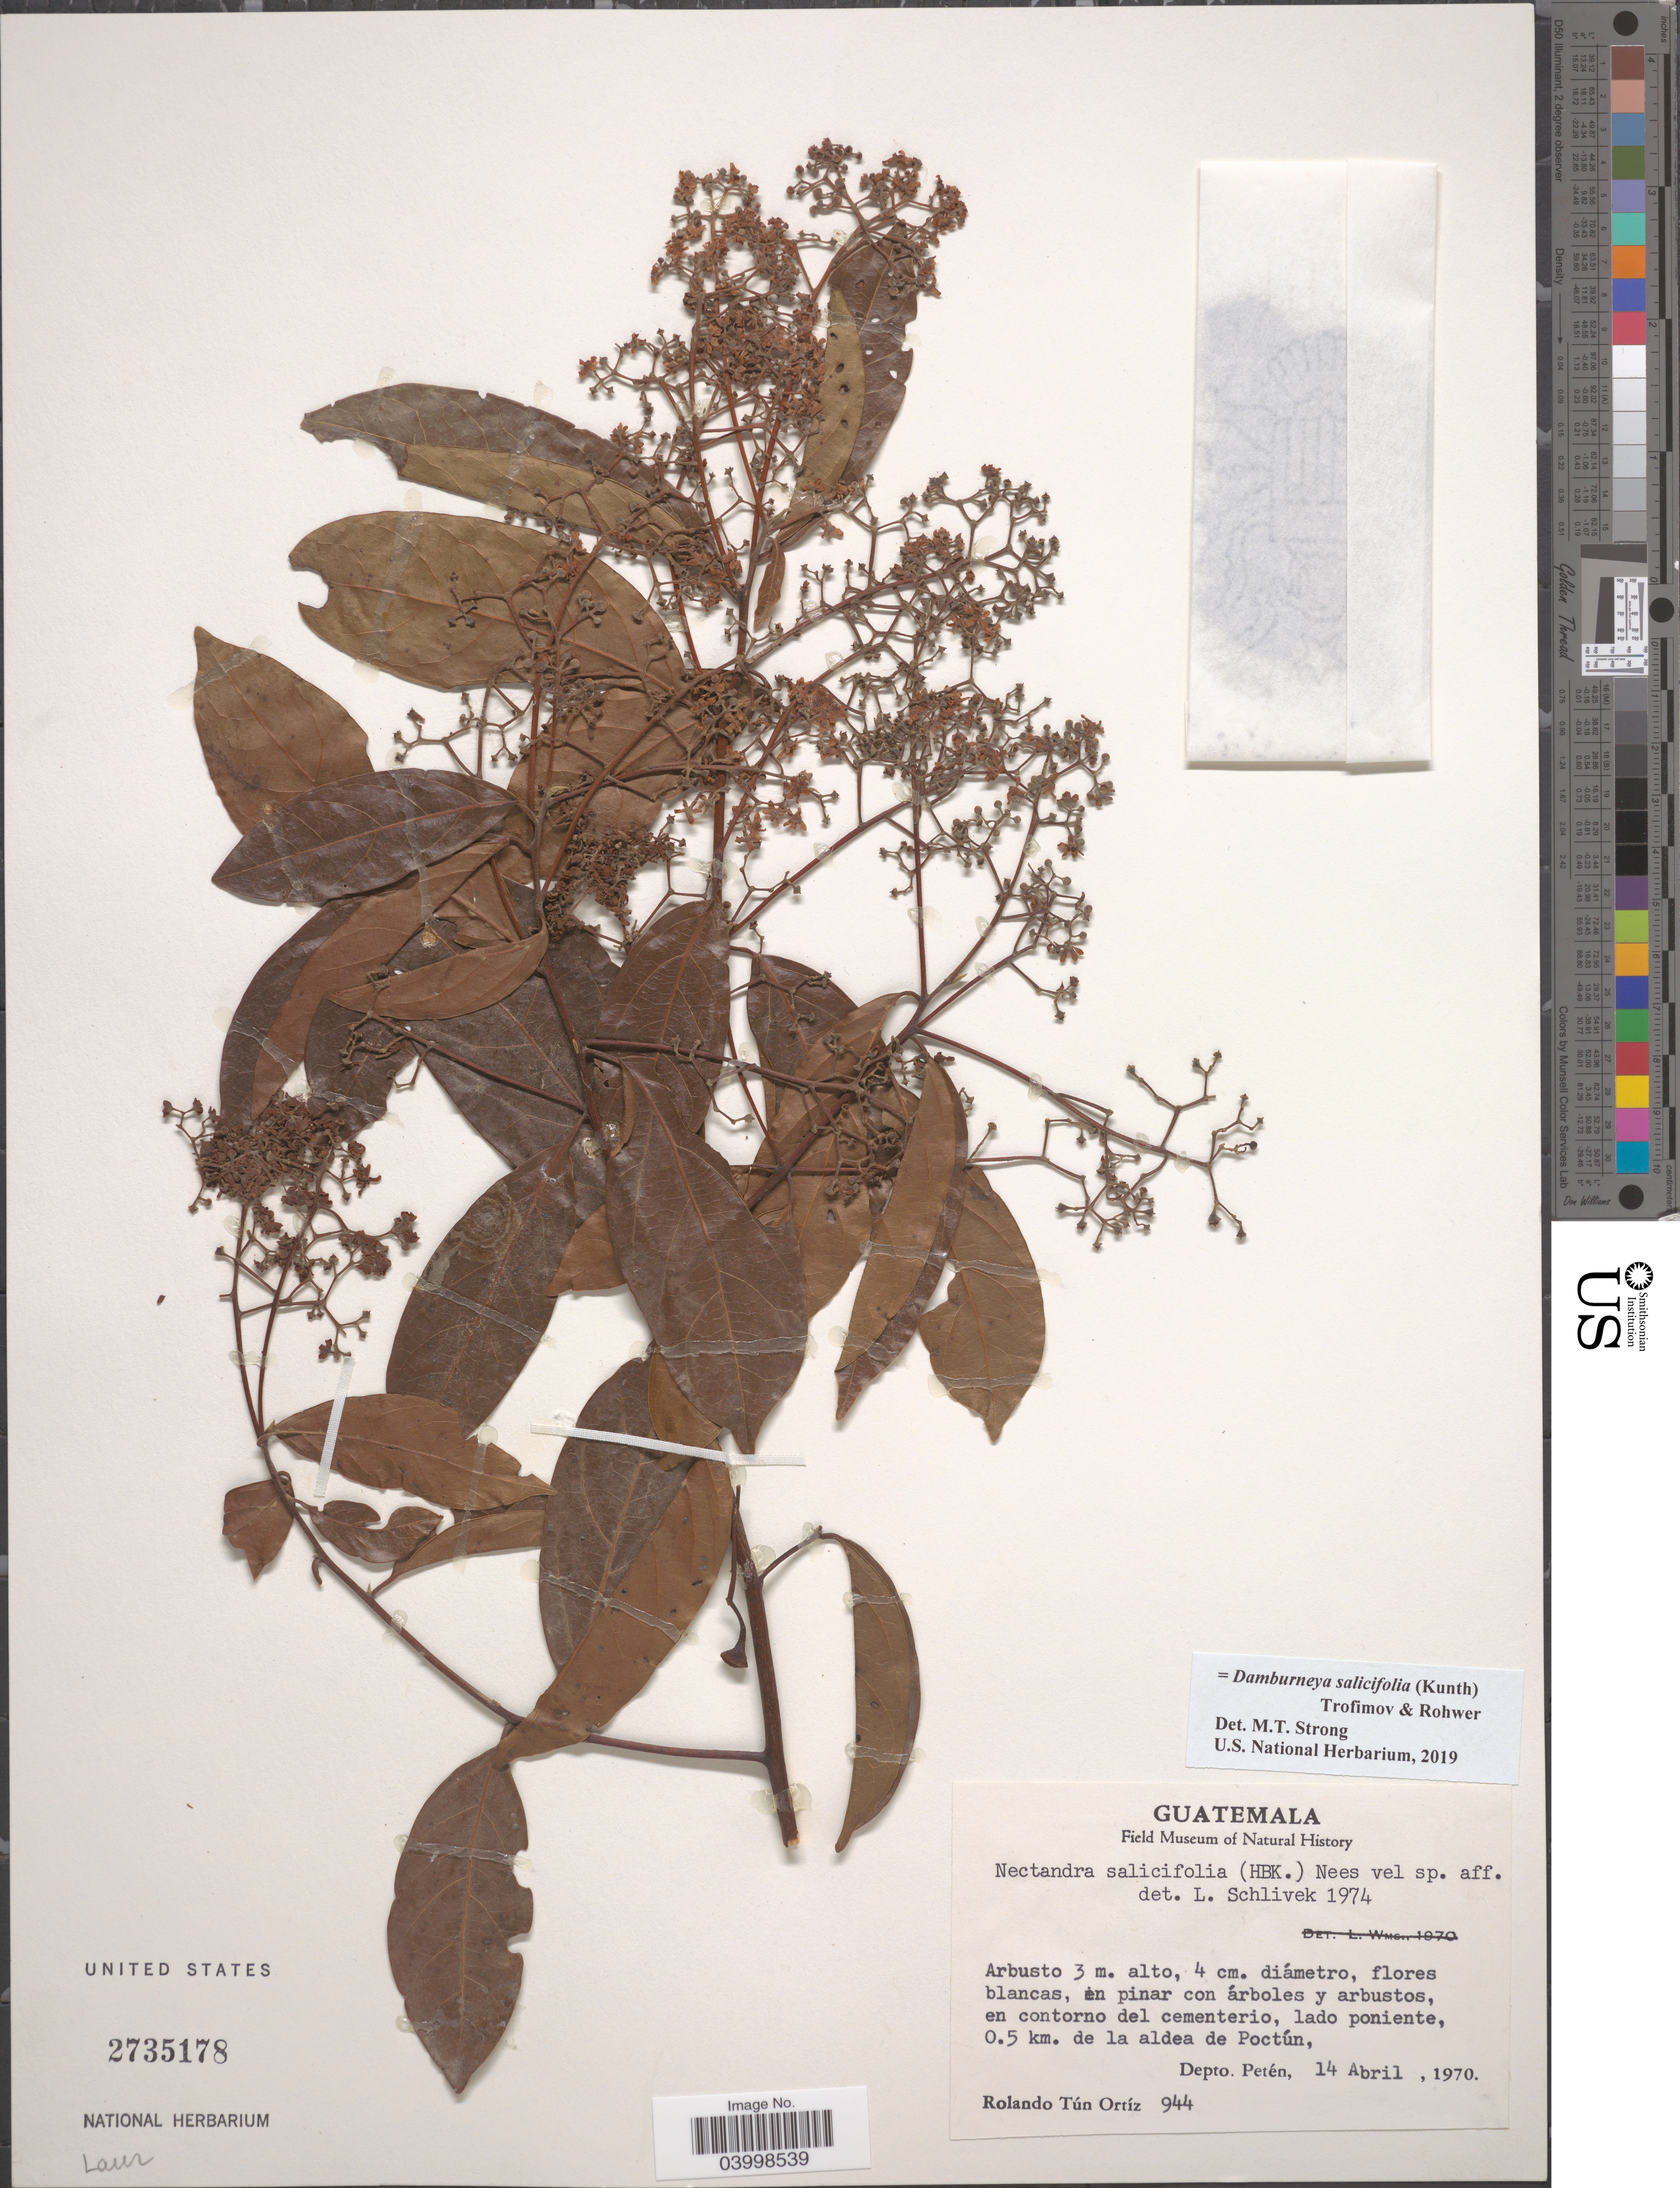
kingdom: Plantae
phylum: Tracheophyta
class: Magnoliopsida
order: Laurales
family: Lauraceae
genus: Damburneya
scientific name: Damburneya salicifolia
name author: (Kunth) Trofimov & Rohwer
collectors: R. T. Ortíz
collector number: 944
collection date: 1970-04-14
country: Guatemala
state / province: El Peten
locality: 0.5 km. la aldea de Poctún, Depto. Petén.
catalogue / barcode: US 2735178